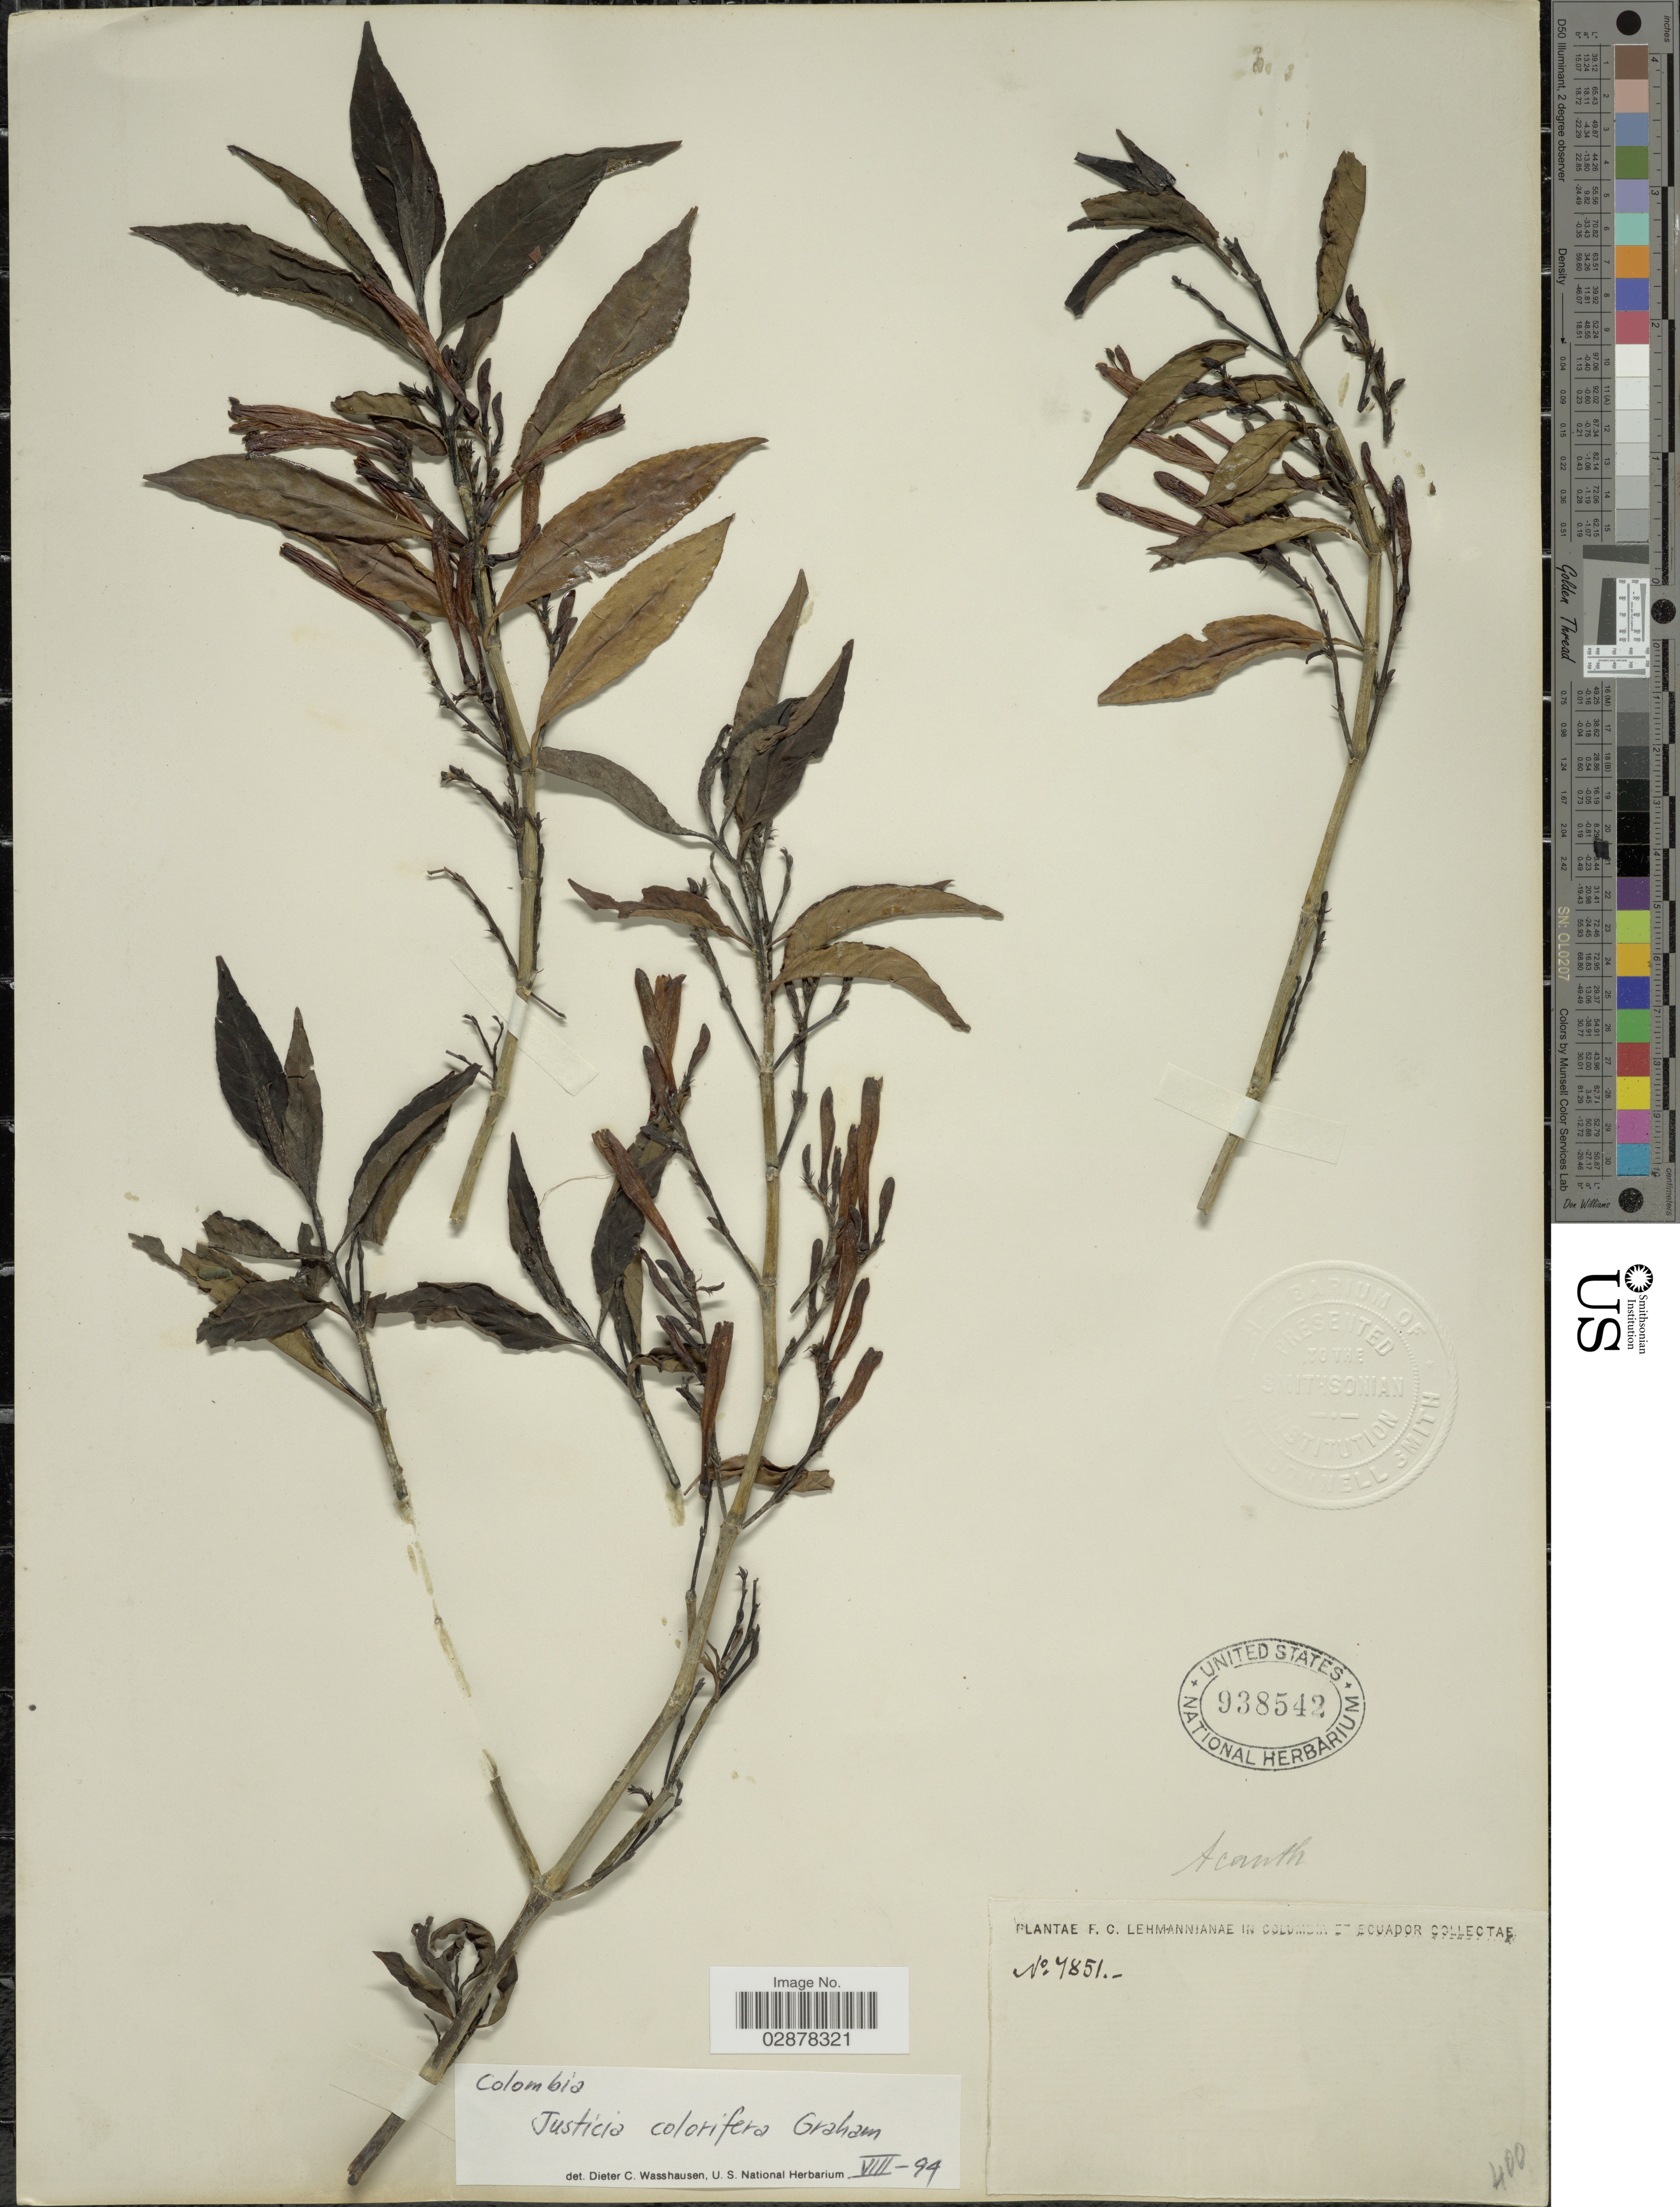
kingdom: Plantae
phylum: Tracheophyta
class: Magnoliopsida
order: Lamiales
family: Acanthaceae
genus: Justicia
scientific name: Justicia colorifera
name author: V.A.W. Graham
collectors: F. C. Lehmann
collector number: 7851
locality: Columbia et Ecuador Collectae.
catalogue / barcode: US 938542